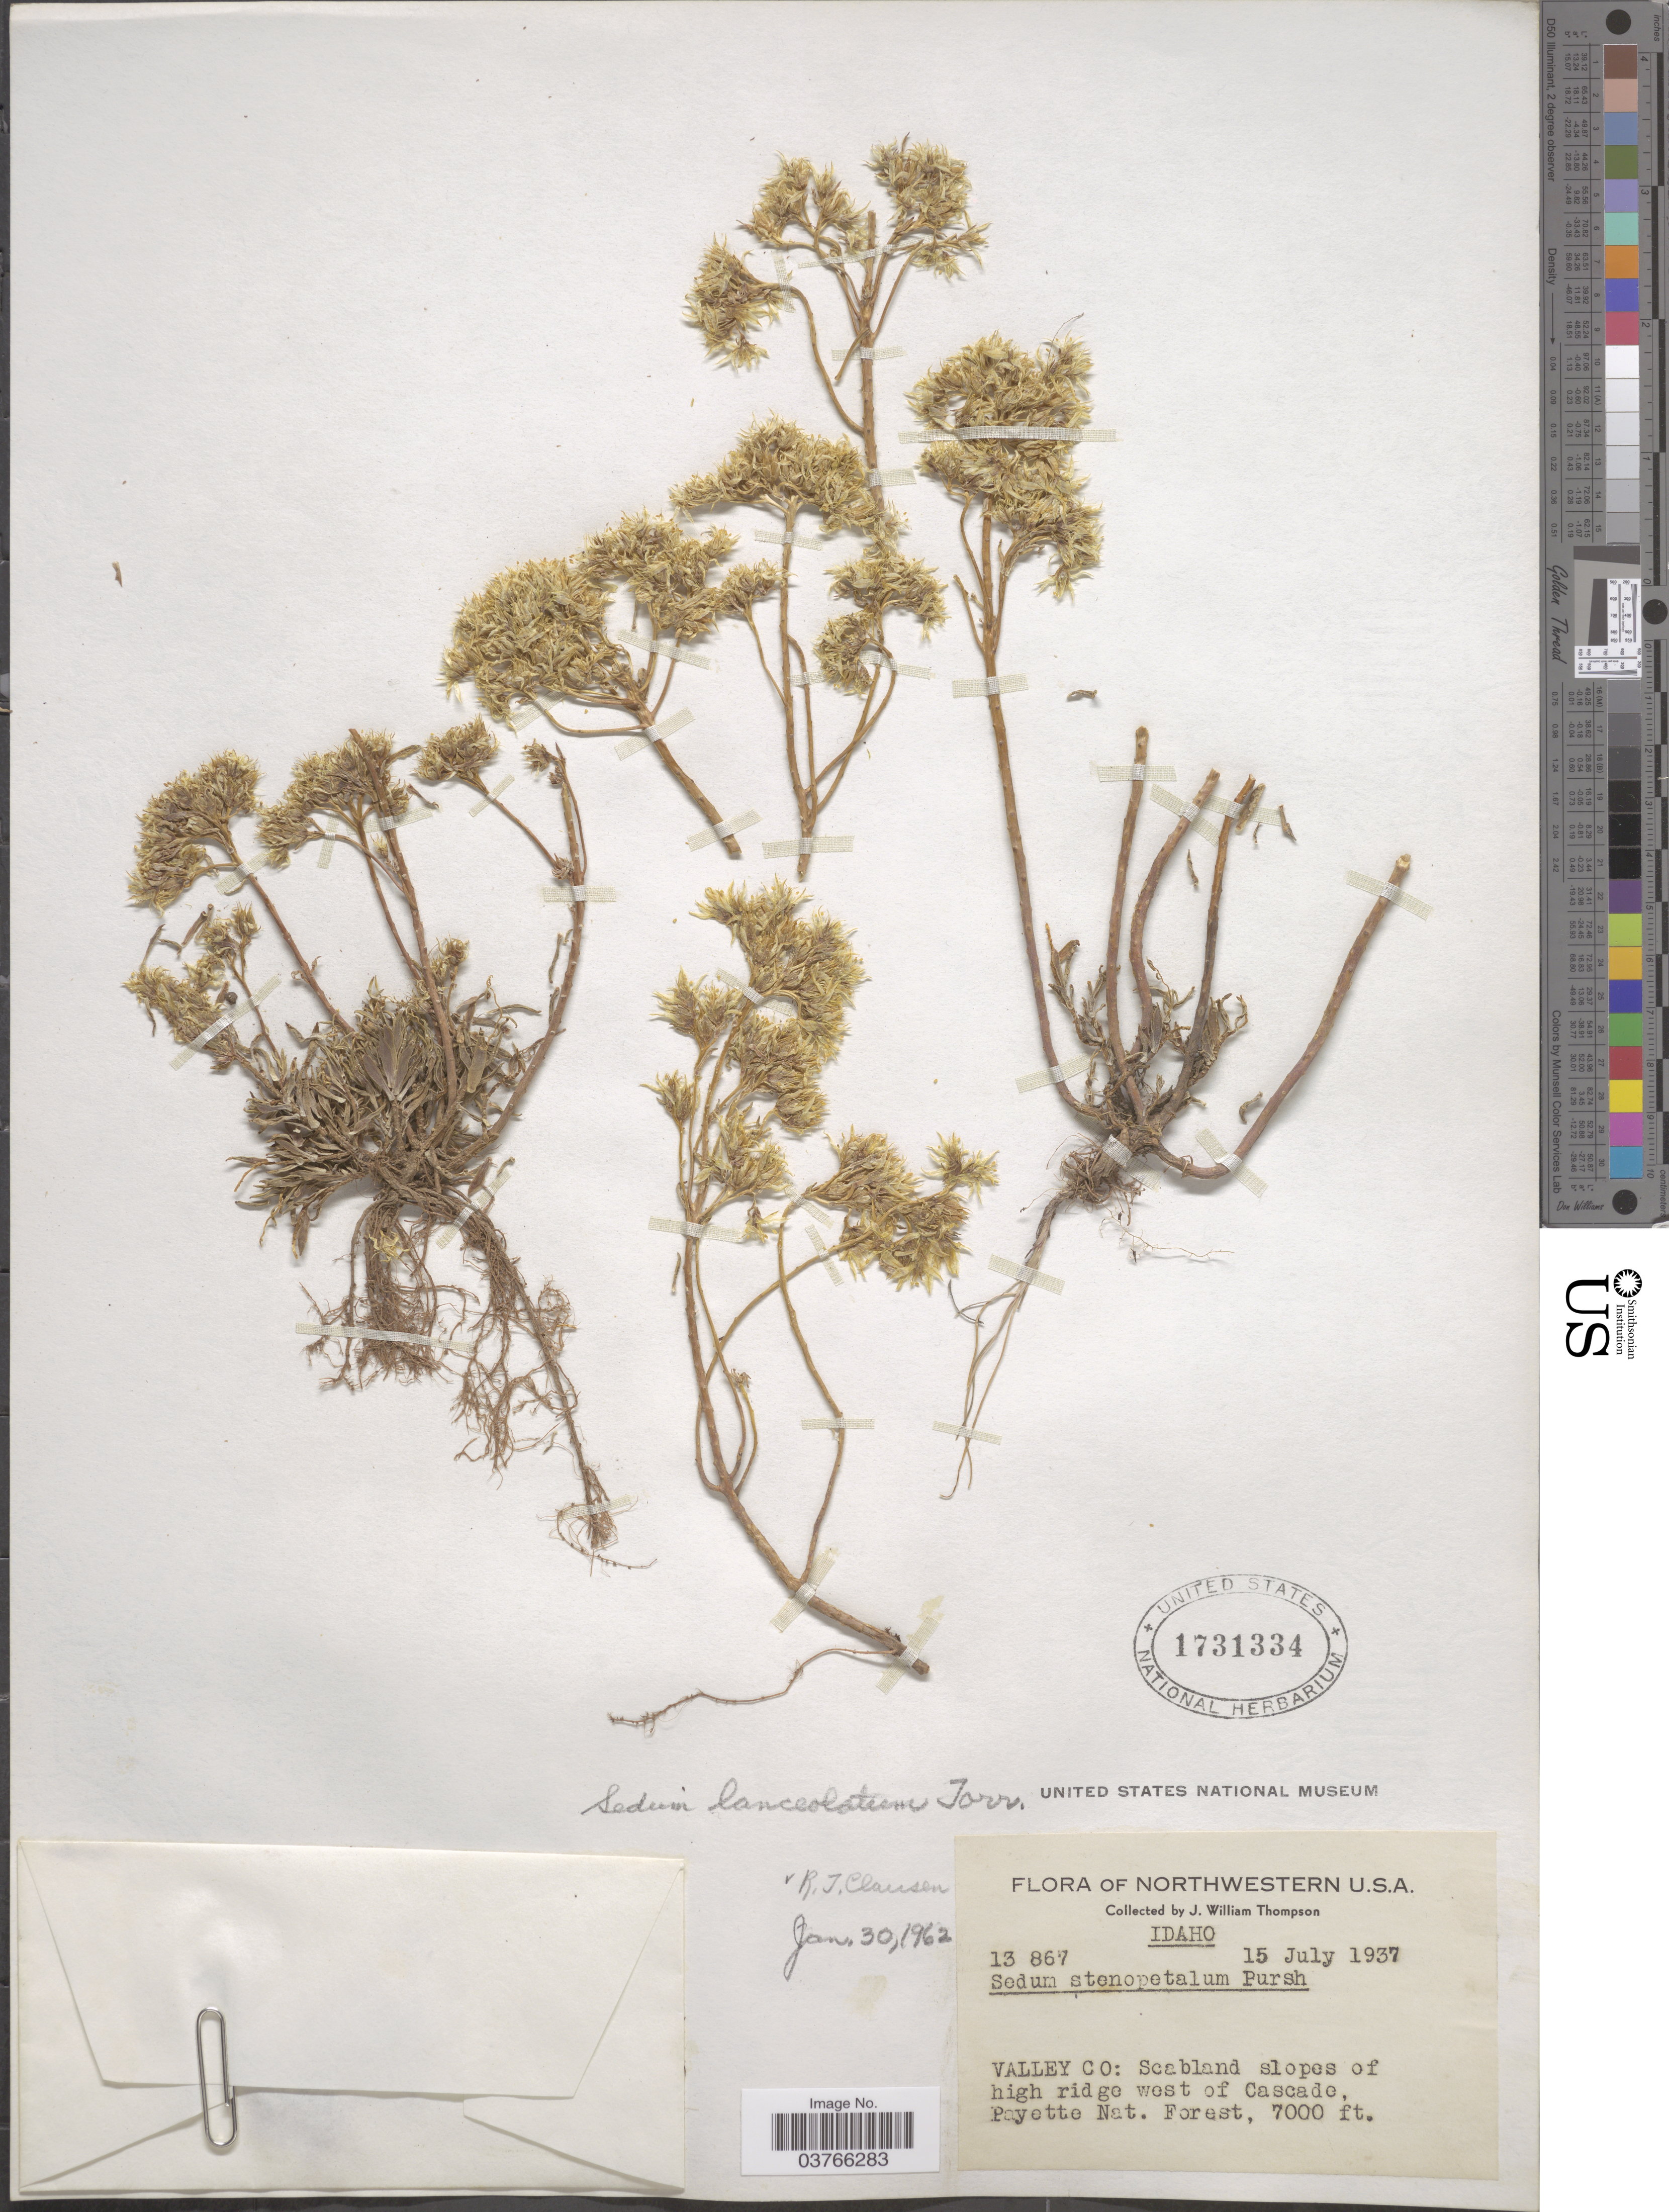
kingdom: Plantae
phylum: Tracheophyta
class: Magnoliopsida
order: Saxifragales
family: Crassulaceae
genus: Sedum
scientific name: Sedum lanceolatum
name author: Torr.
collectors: J. W. Thompson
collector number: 13867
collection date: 1937-07-15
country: United States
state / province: Idaho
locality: Northwestern U.S.A. Valley Co.: Seabland slopes of high ridge west of Cascade, Payette Nat. Forest.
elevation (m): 2134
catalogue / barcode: US 1731334